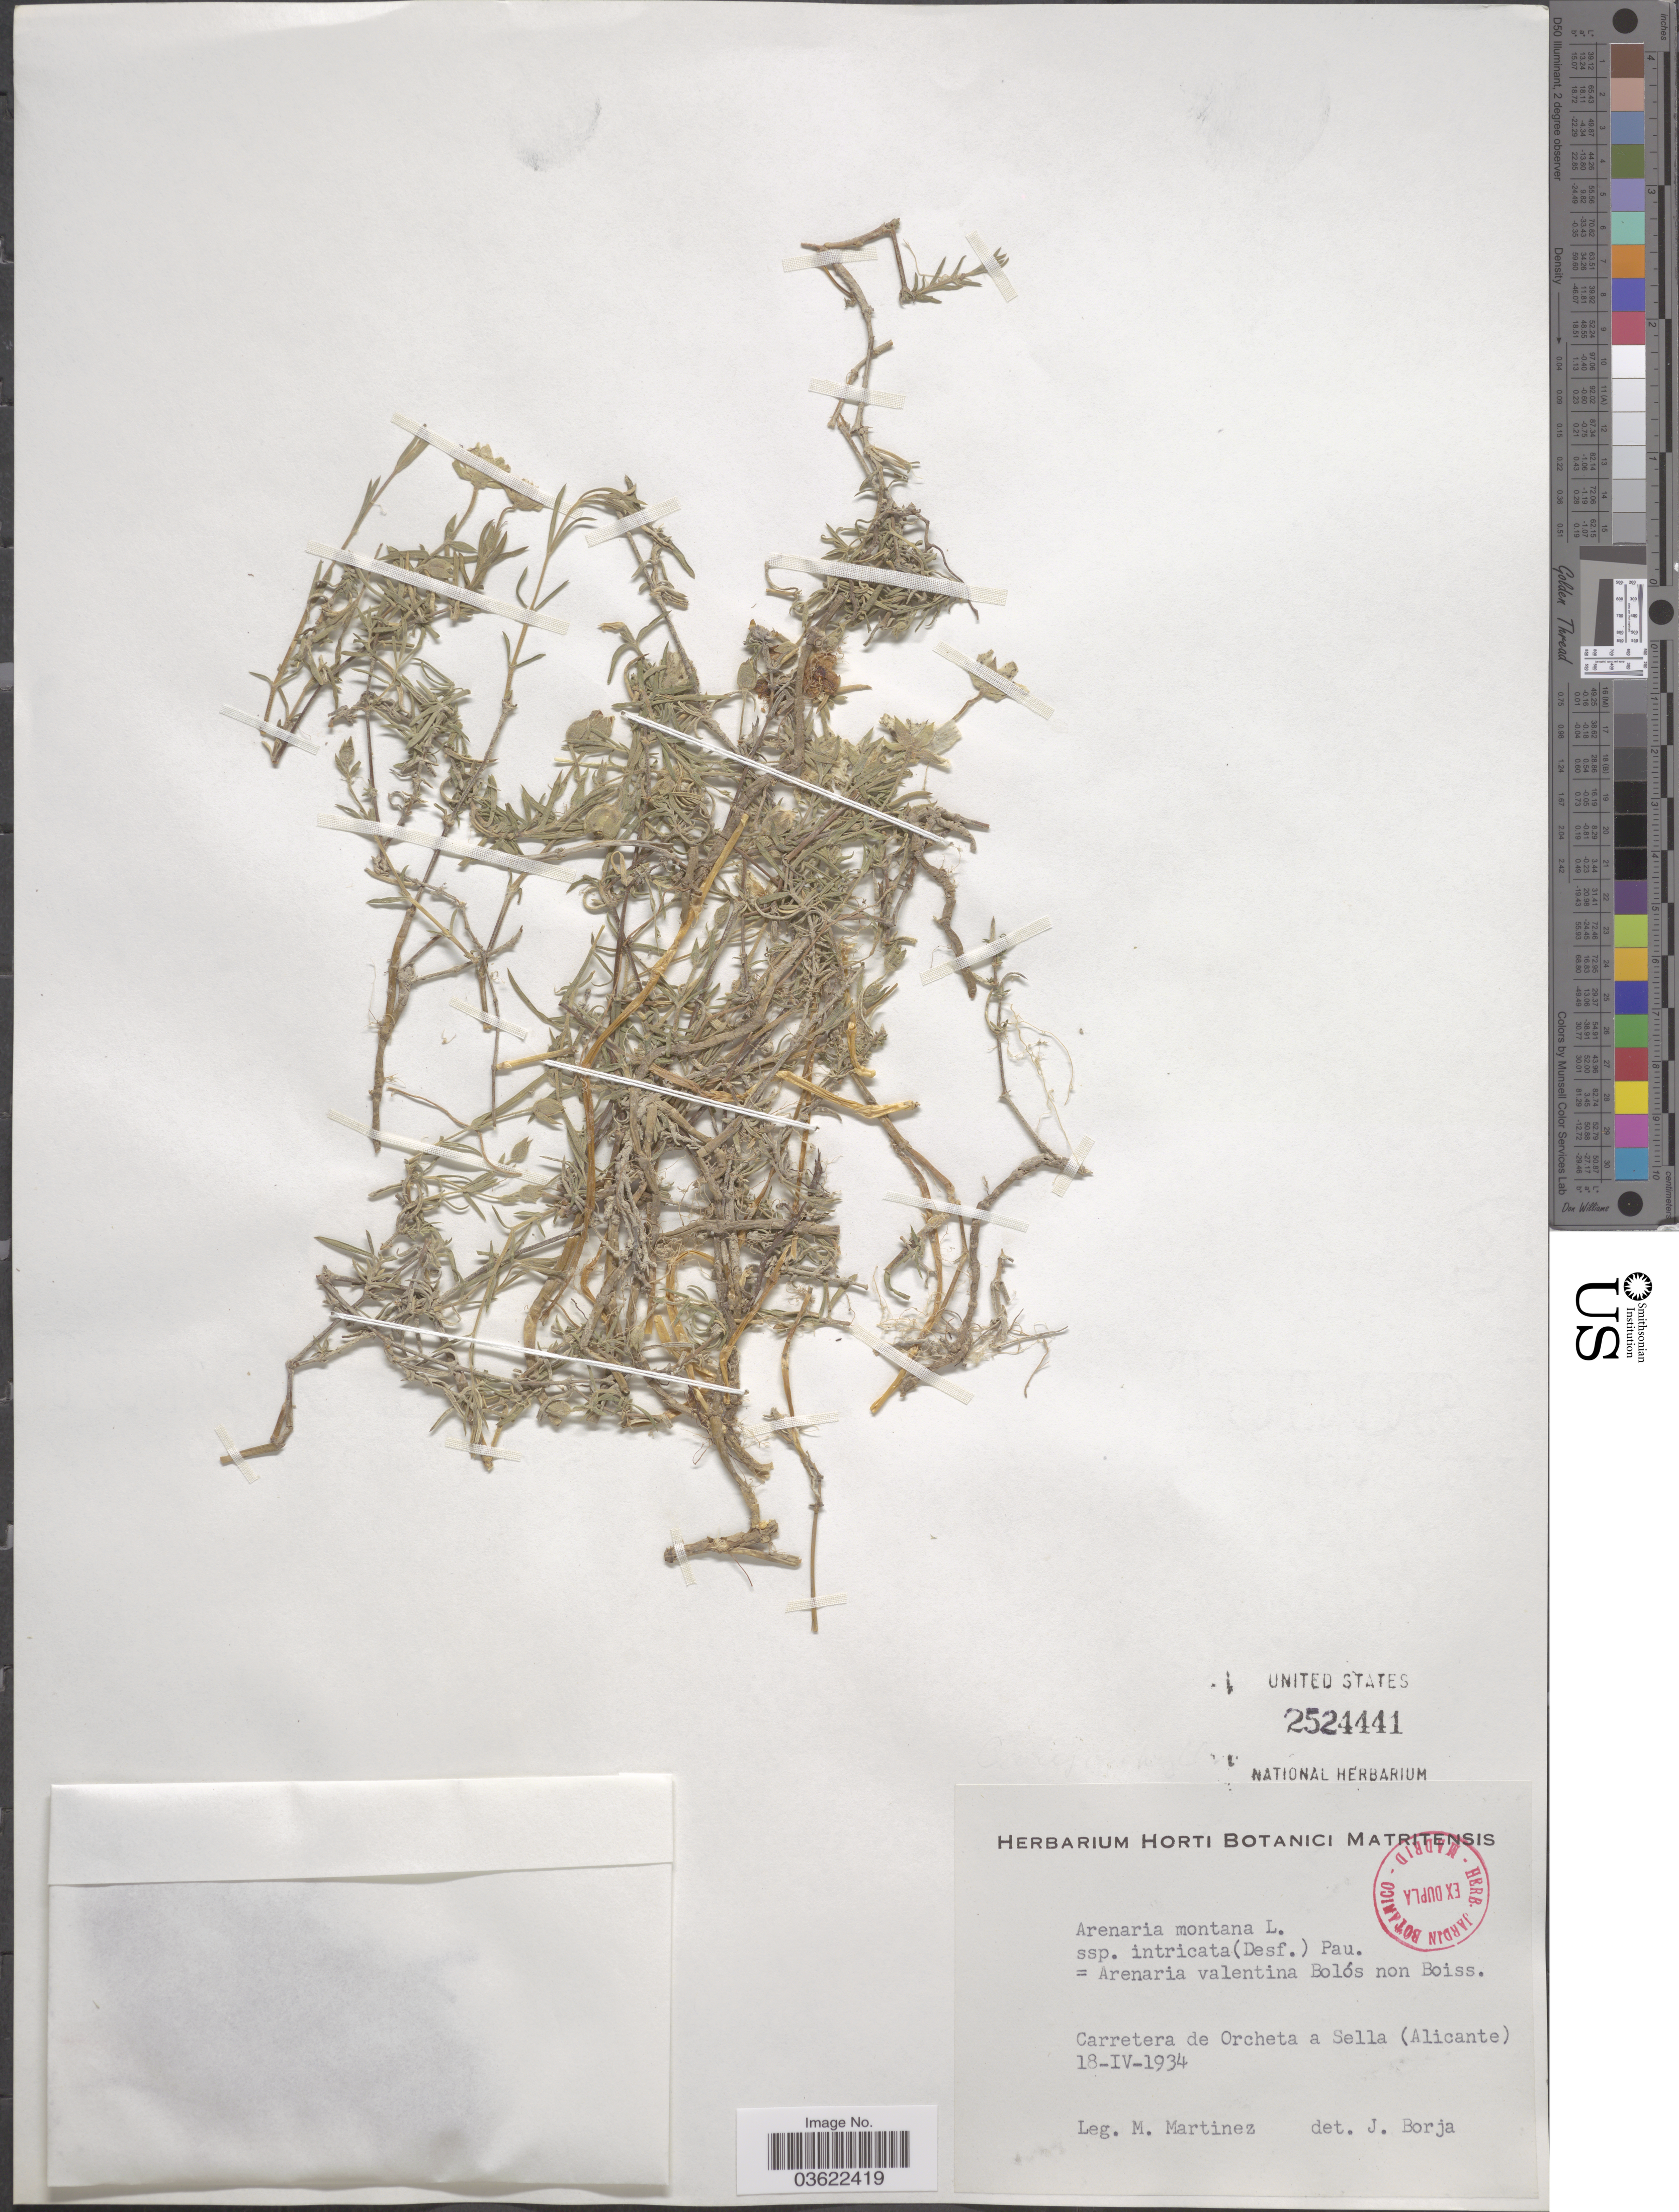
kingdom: Plantae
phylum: Tracheophyta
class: Magnoliopsida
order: Caryophyllales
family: Caryophyllaceae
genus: Arenaria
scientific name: Arenaria montana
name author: L.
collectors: M. Martínez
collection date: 1934-04-18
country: Spain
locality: Carretera de Orcheta a Sella (Alicante).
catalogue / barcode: US 2524441